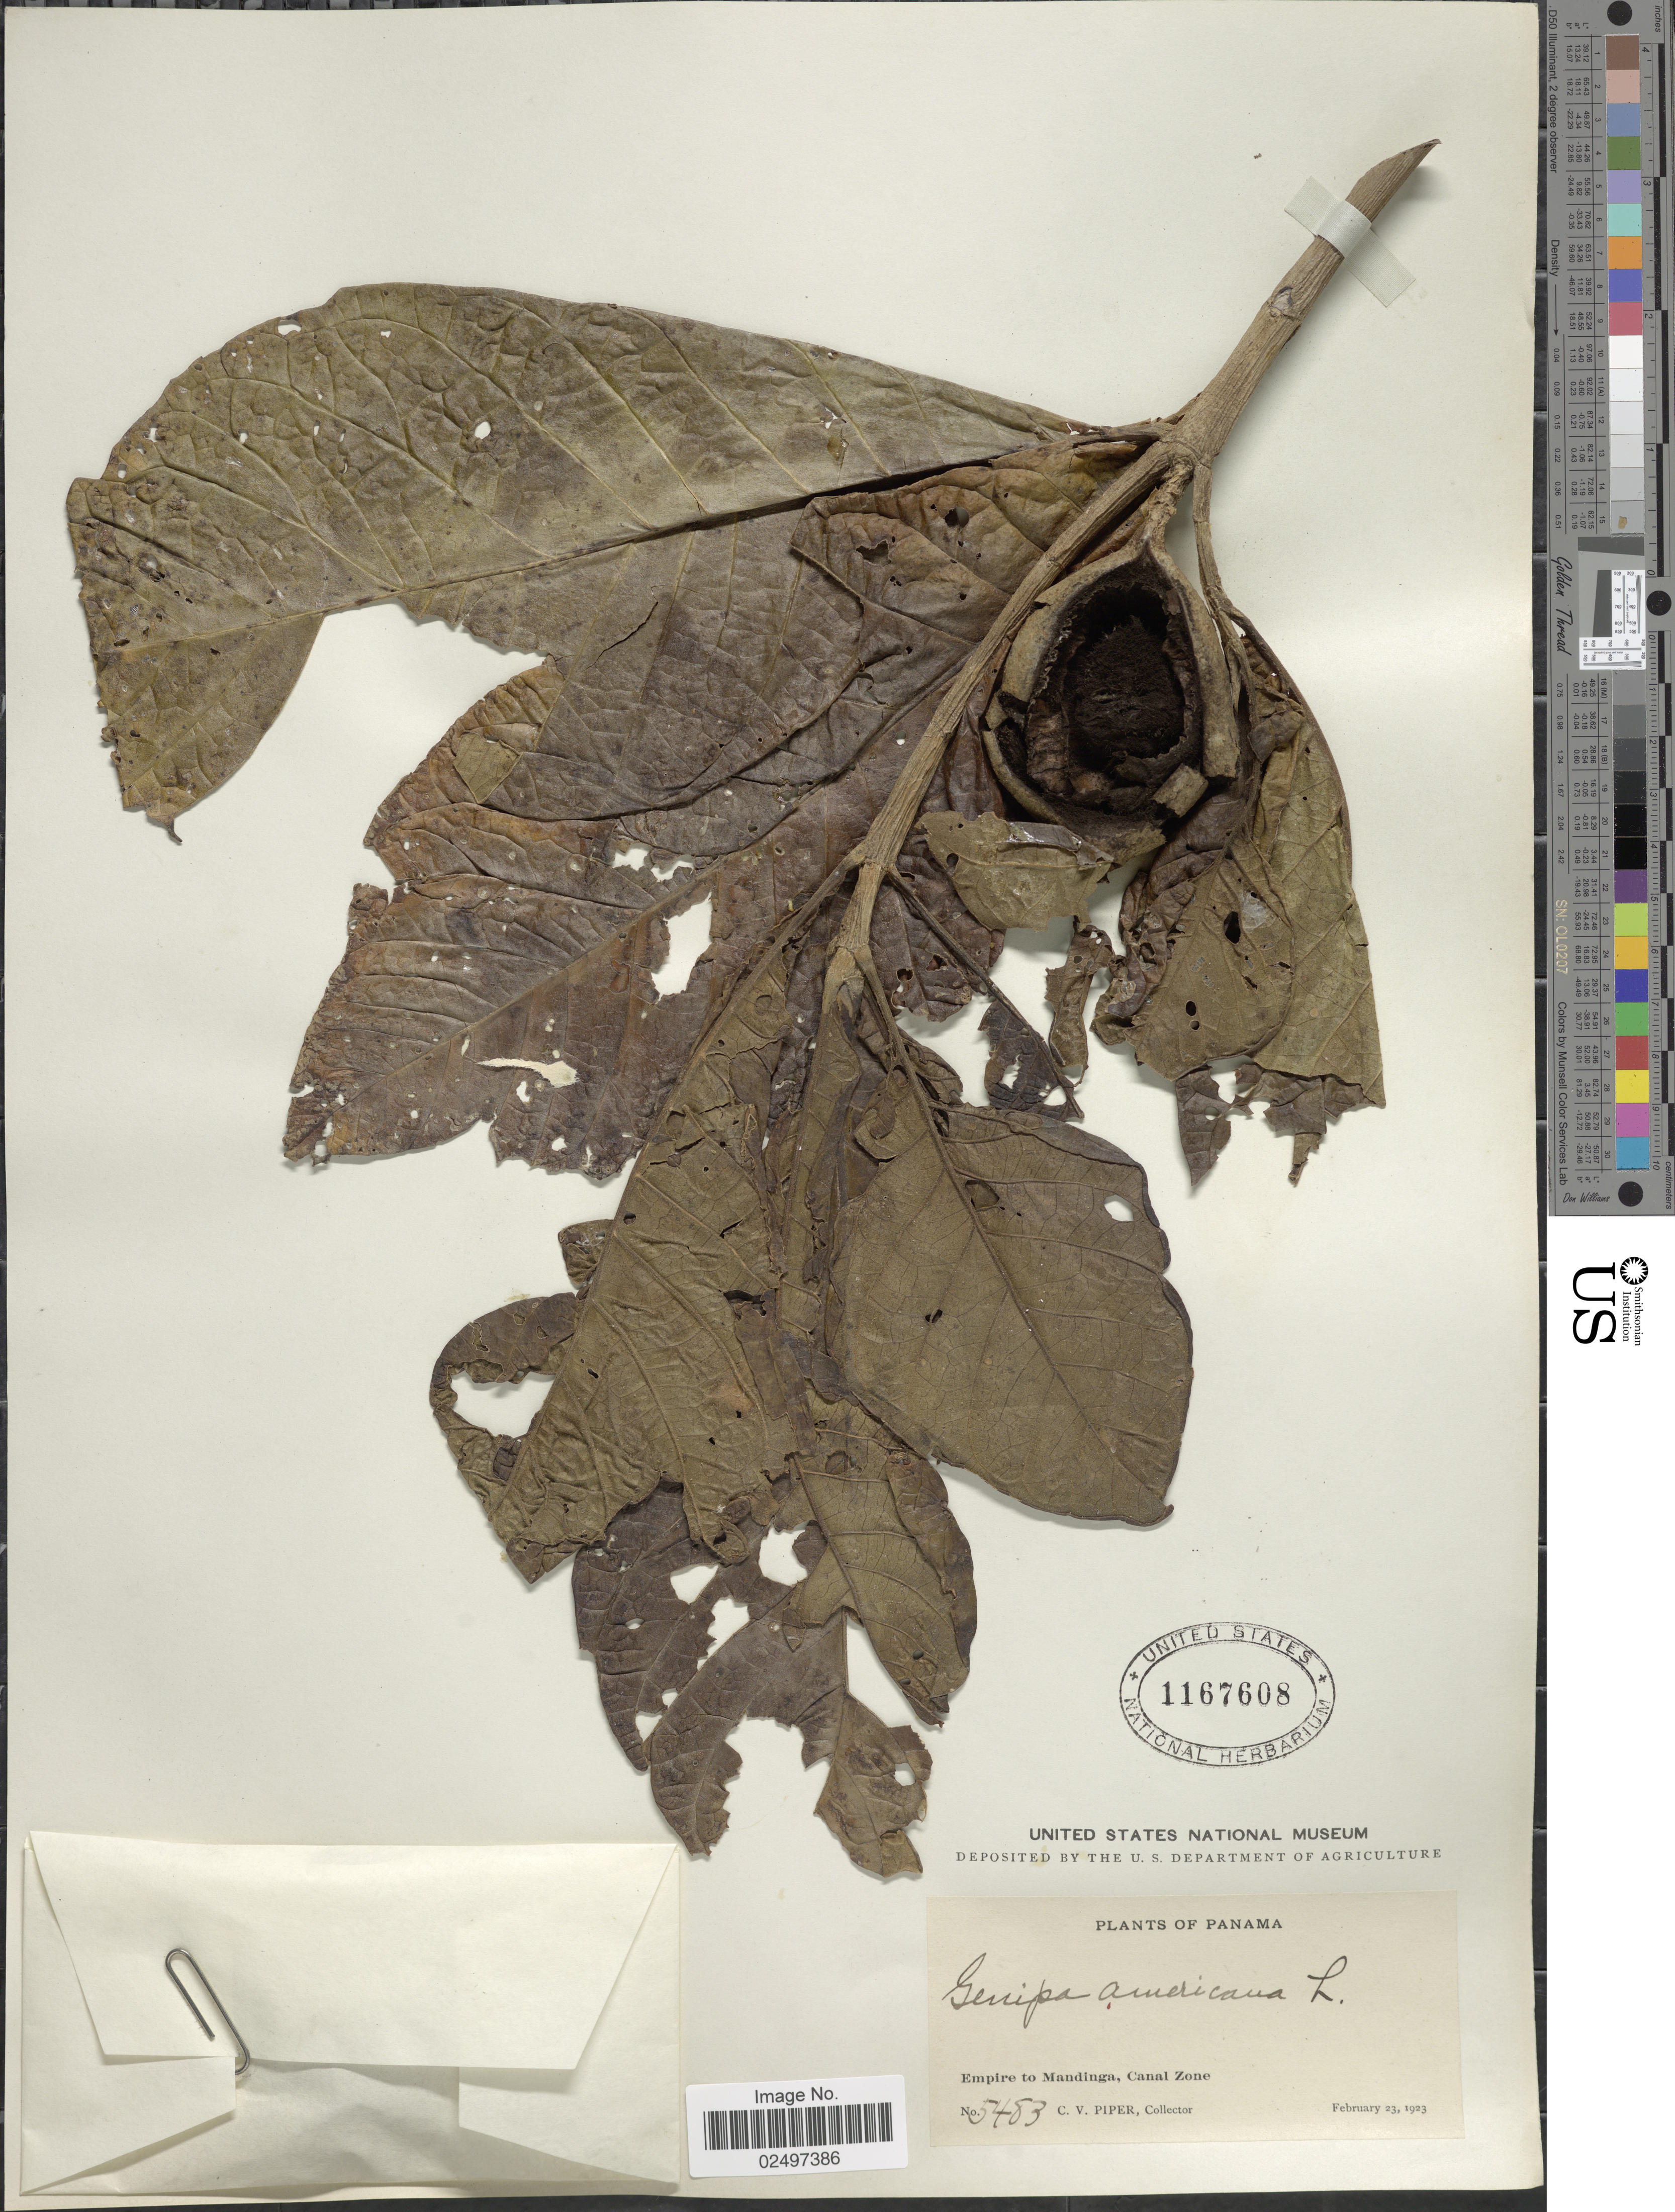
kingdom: Plantae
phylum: Tracheophyta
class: Magnoliopsida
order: Gentianales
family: Rubiaceae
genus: Genipa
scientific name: Genipa americana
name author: L.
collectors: C. V. Piper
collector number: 5483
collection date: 1923-02-23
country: Panama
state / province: Colón / Panamá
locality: Empire to Mandinga, Canal Zone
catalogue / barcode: US 1167608